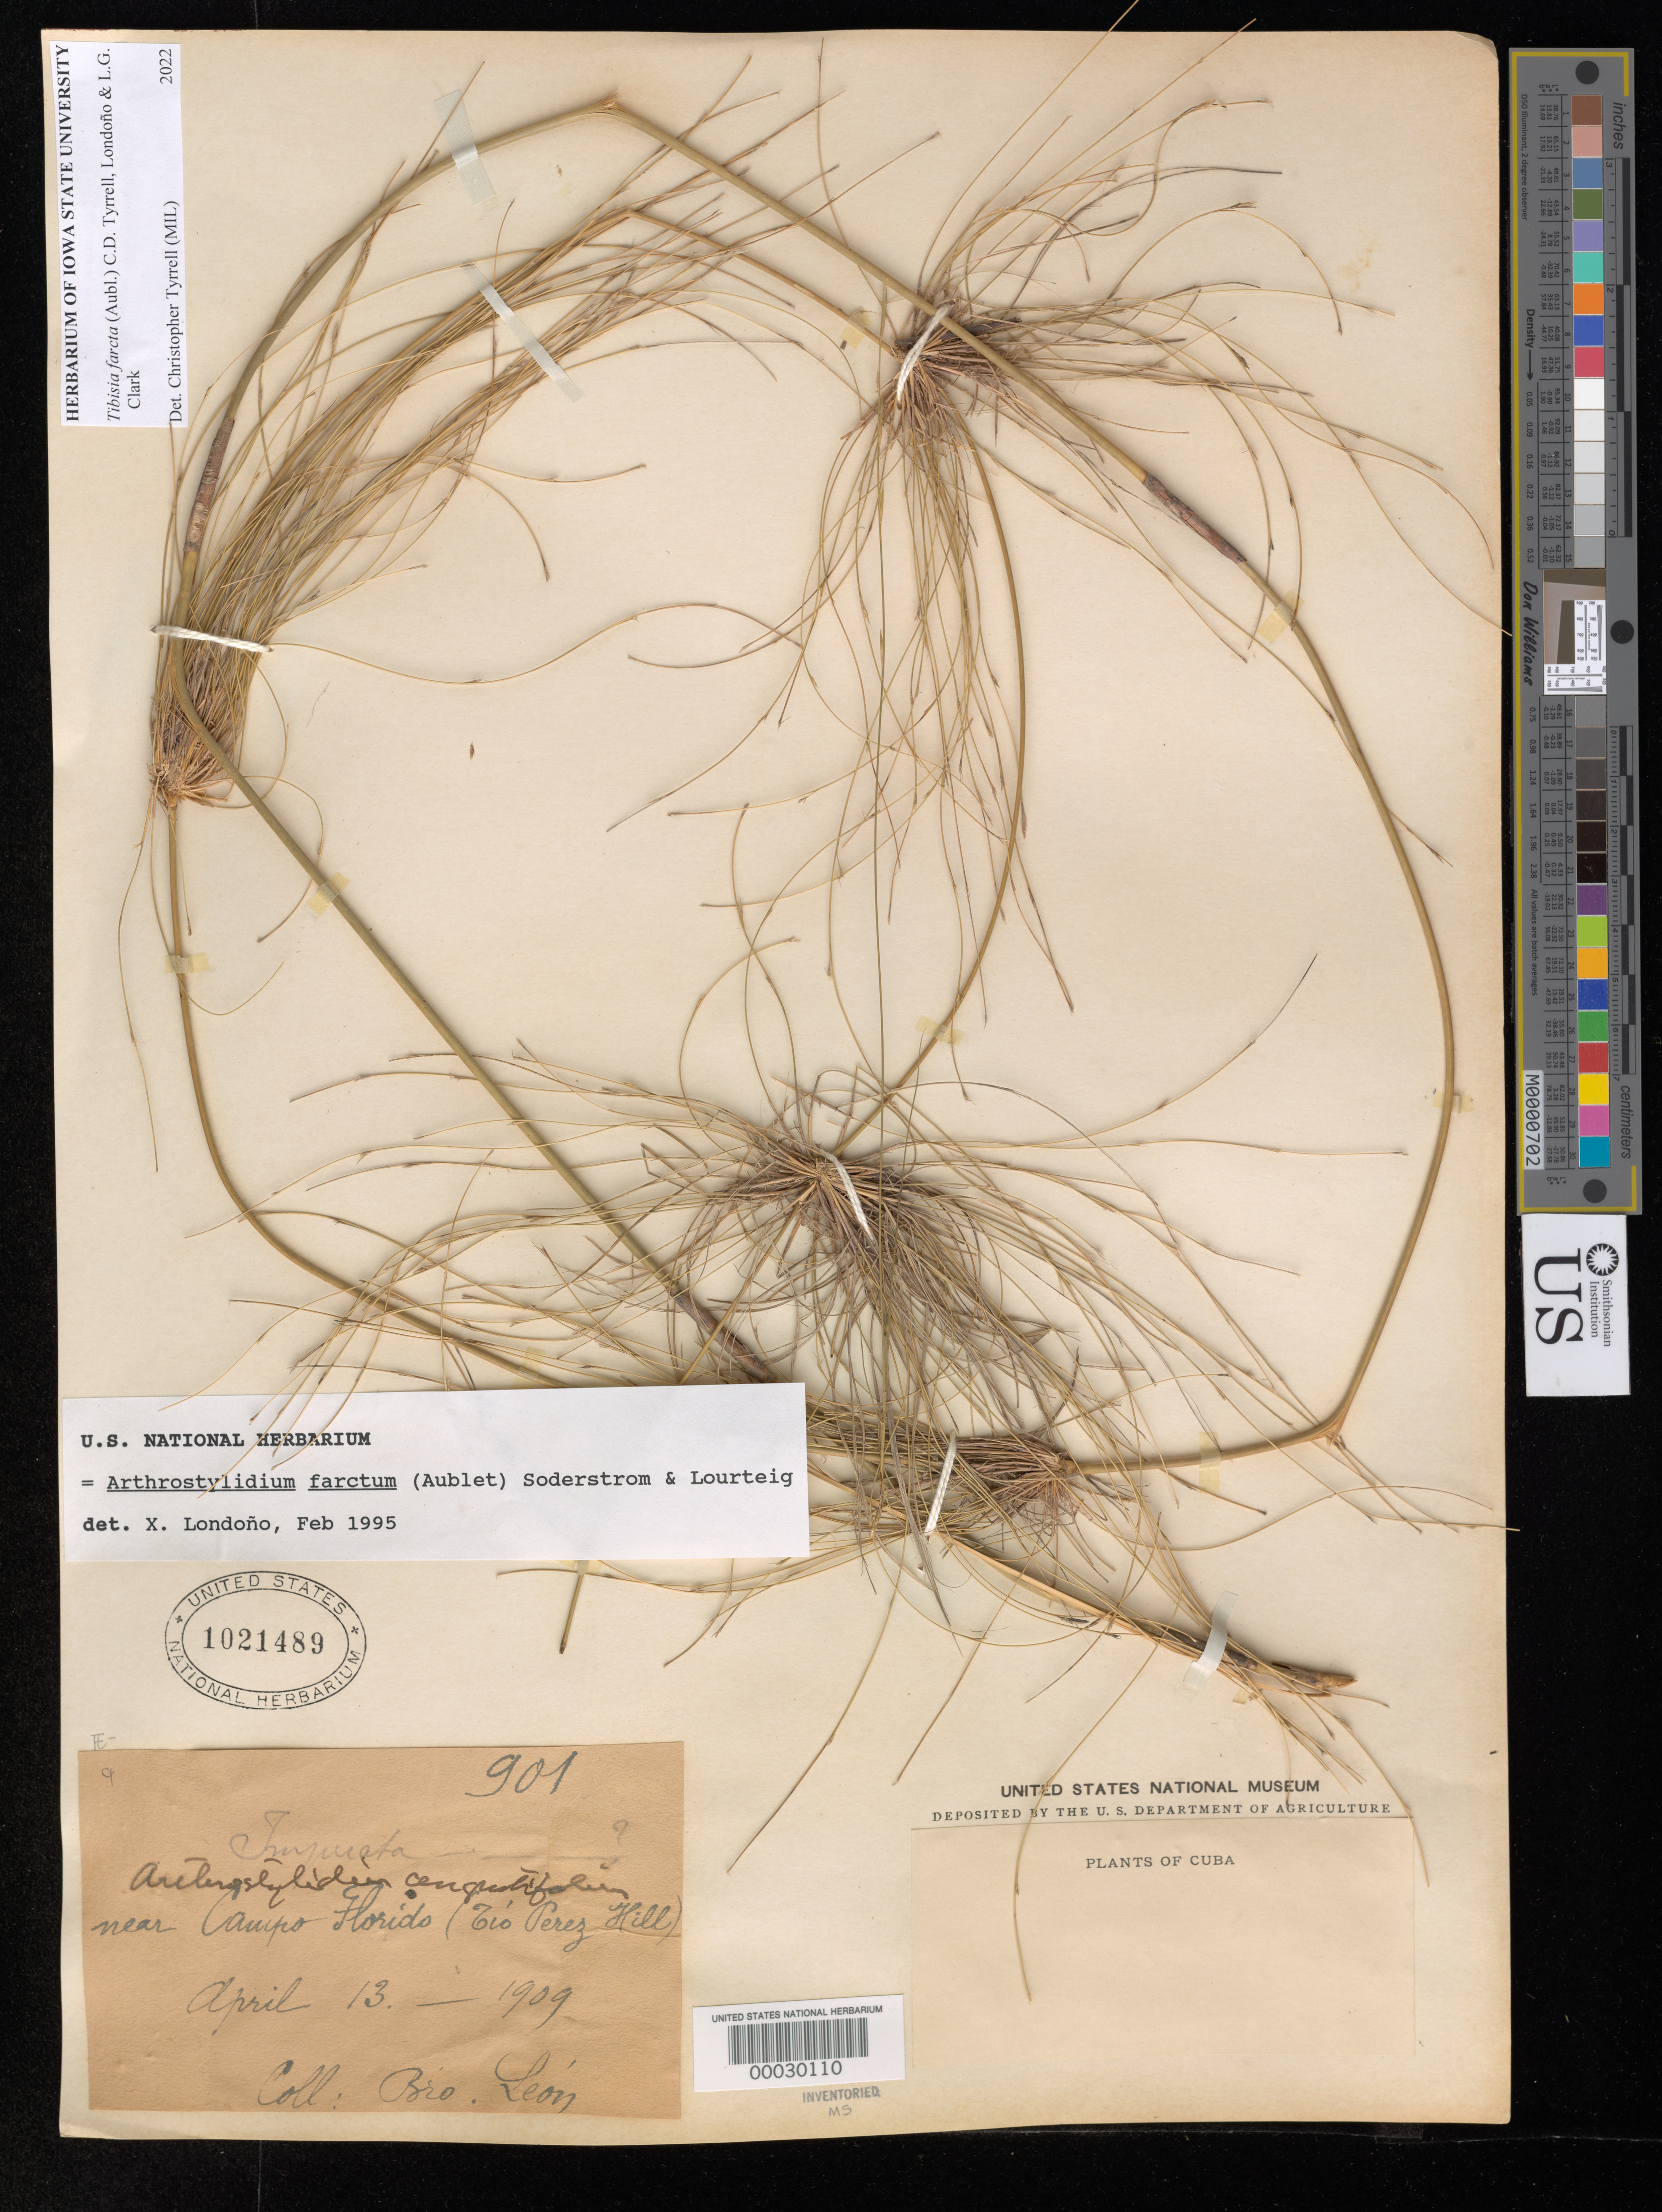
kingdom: Plantae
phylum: Tracheophyta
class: Liliopsida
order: Poales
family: Poaceae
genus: Tibisia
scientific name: Tibisia farcta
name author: (Aubl.) C.D. Tyrrell et al.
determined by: Tyrrell, Christopher D., (MIL), Milwaukee Public Museum (UNITED STATES)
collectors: Bro. León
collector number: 901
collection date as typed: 13 Apr 1909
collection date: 1909-04-13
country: Cuba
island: Greater Antilles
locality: Campo Florido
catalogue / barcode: US 1021489